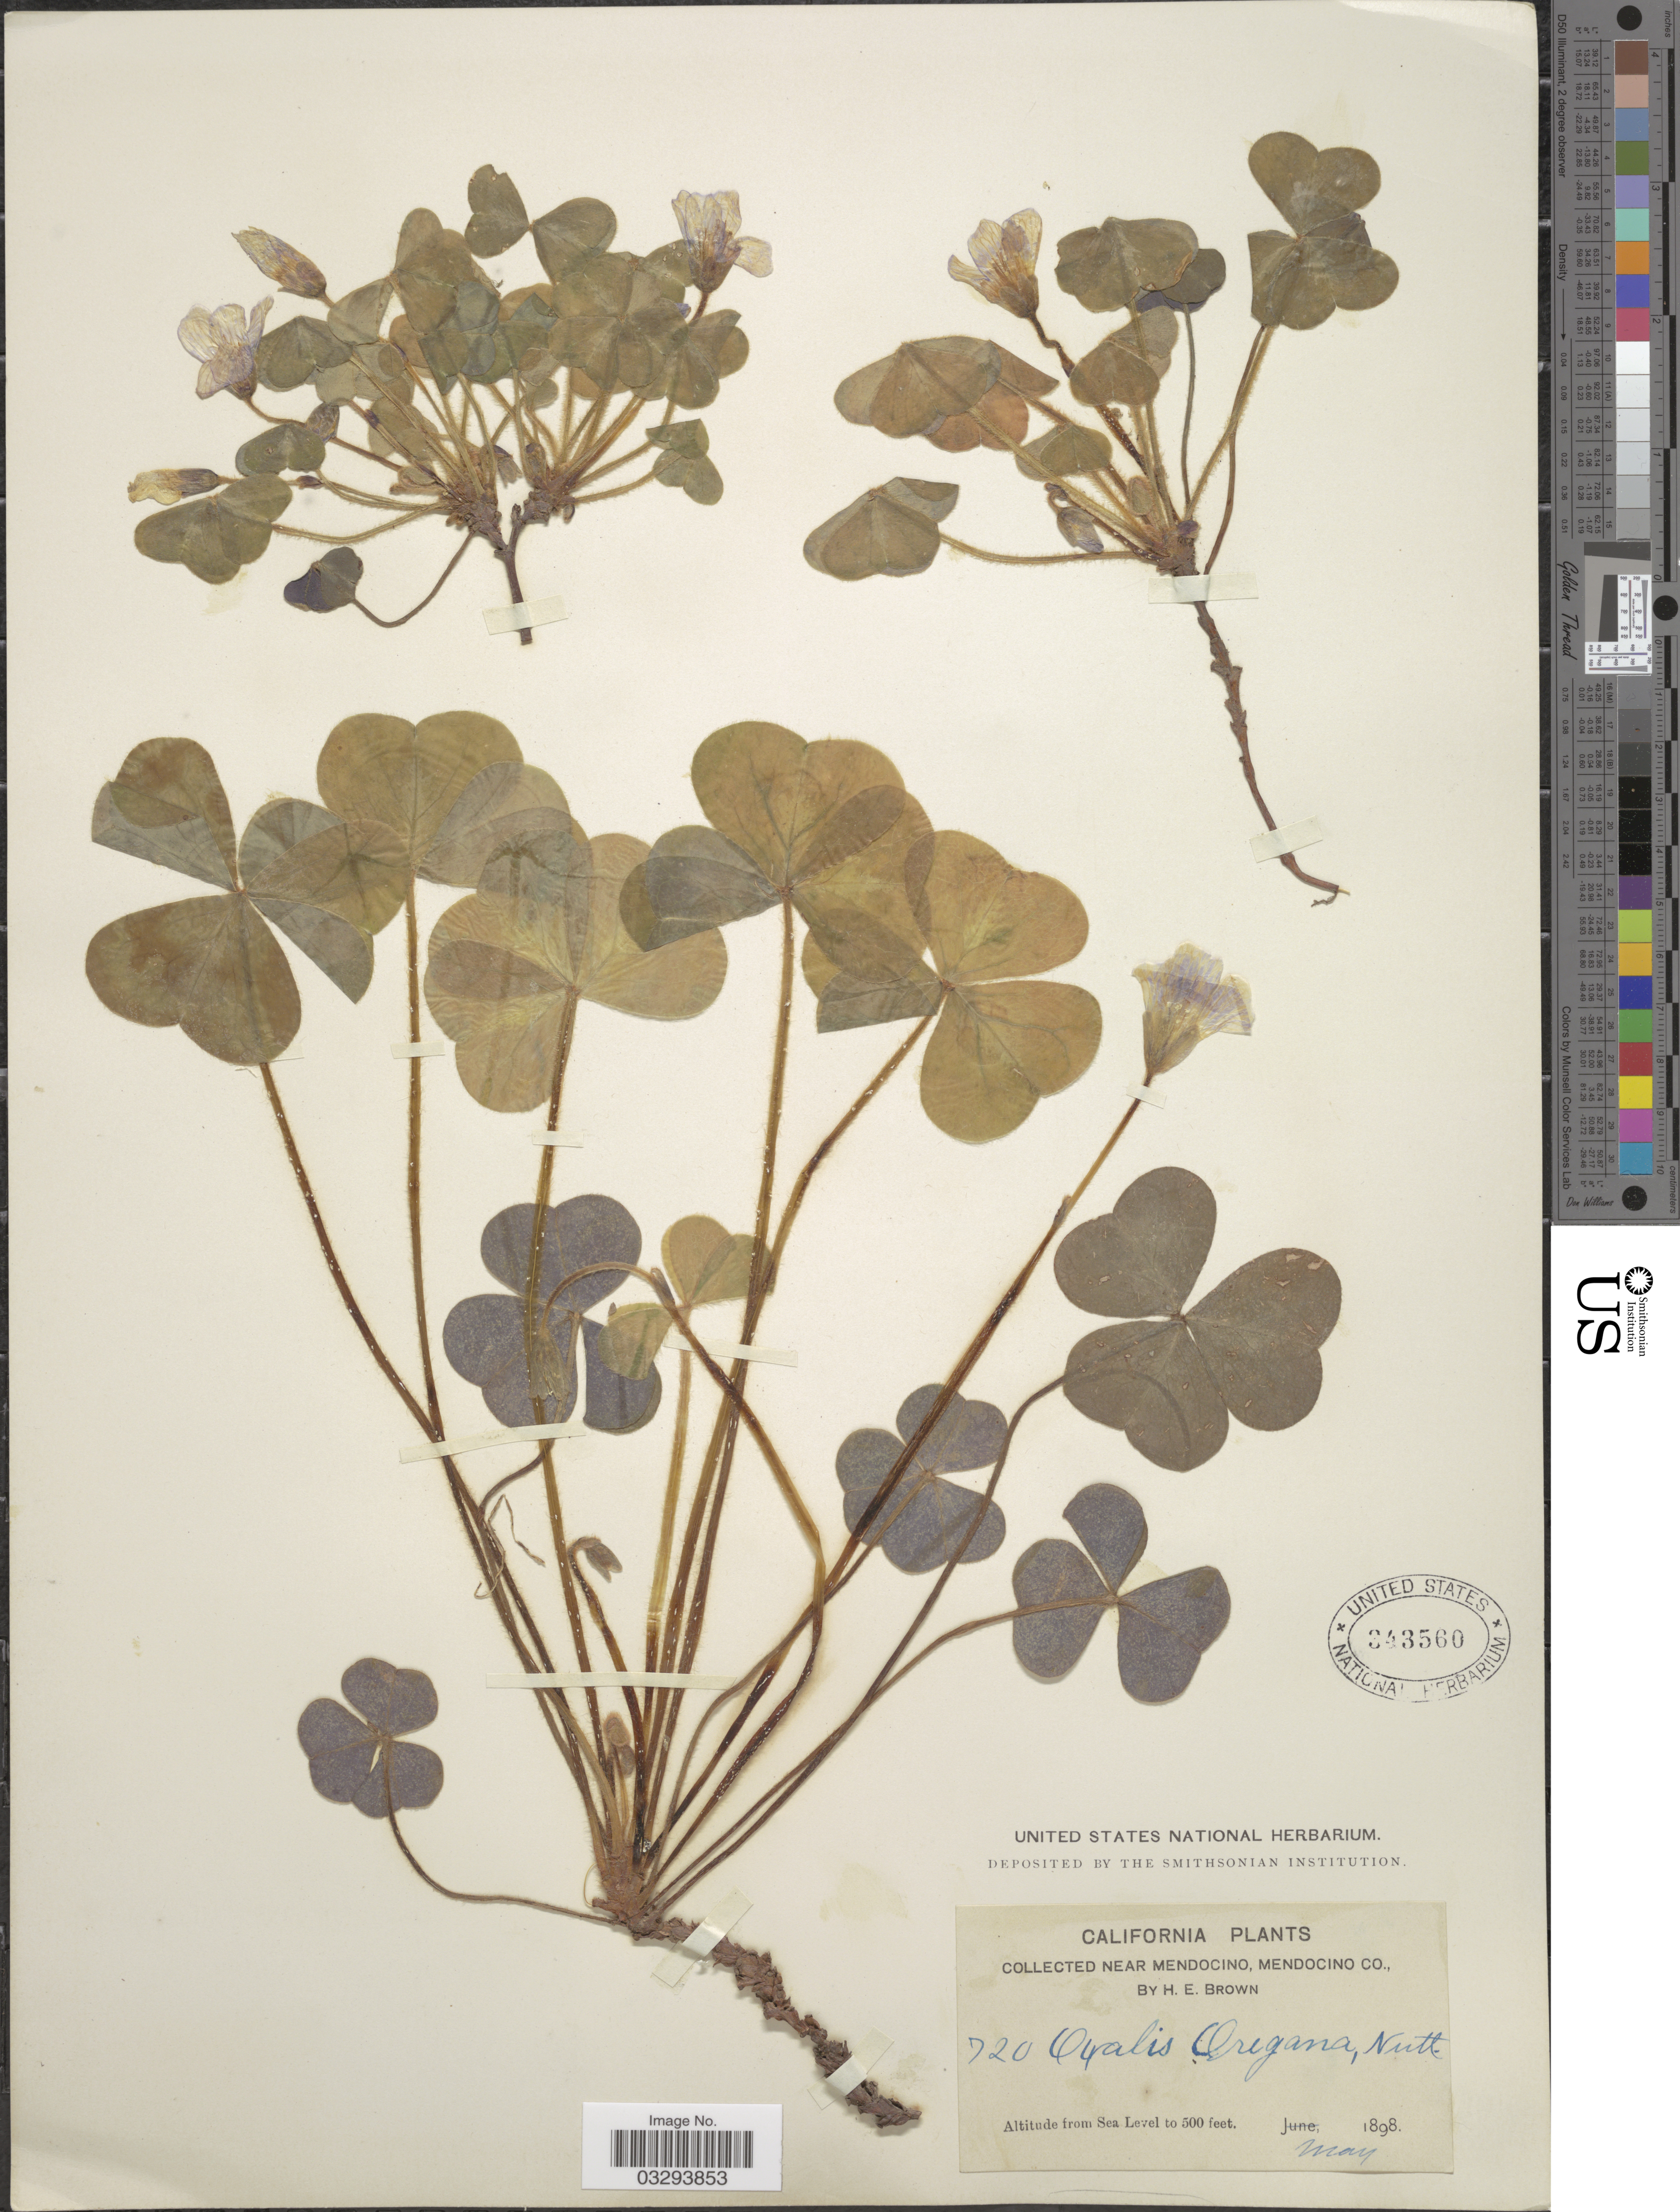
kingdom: Plantae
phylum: Tracheophyta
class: Magnoliopsida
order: Oxalidales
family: Oxalidaceae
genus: Oxalis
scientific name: Oxalis oregana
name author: Nutt.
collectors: H. E. Brown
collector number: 720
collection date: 1898-05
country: United States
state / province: California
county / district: Mendocino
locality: Near Mendocino Co.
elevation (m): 0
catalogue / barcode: US 343560